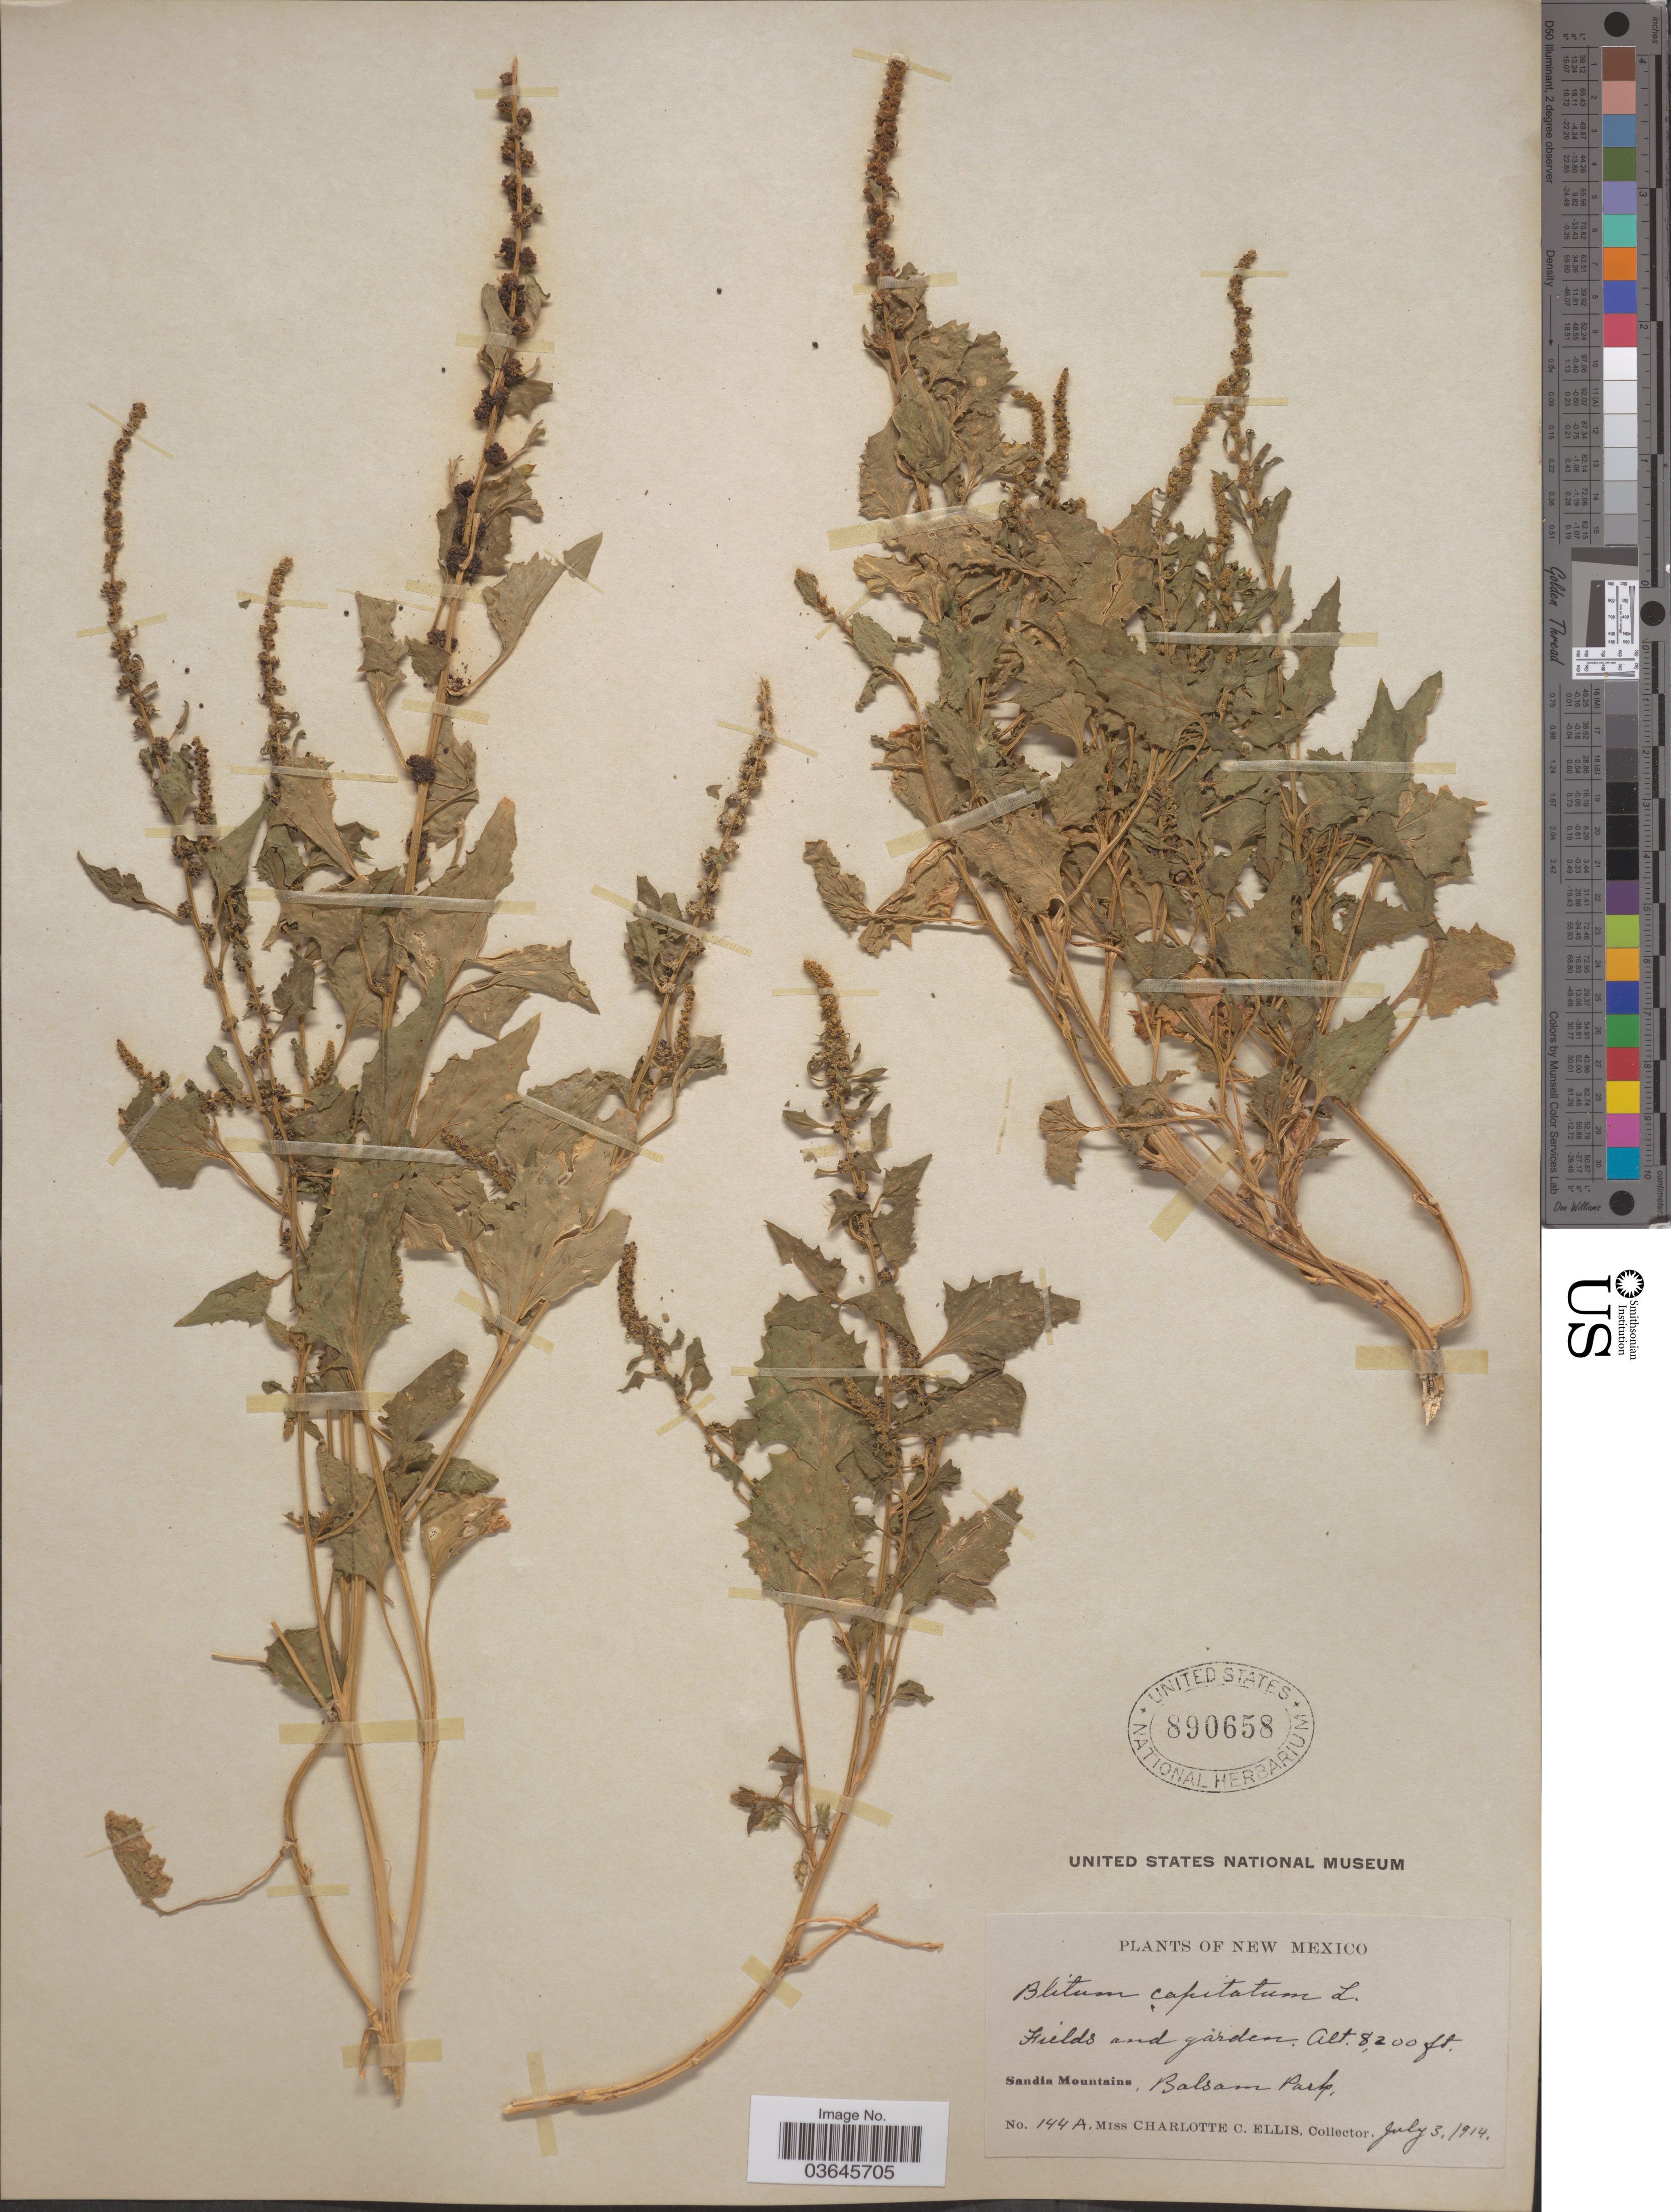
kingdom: Plantae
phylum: Tracheophyta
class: Magnoliopsida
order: Caryophyllales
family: Amaranthaceae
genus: Blitum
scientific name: Blitum capitatum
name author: L.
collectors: C. C. Ellis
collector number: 144 A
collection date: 1914-07-03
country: United States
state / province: New Mexico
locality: Sandia Mountains, Balsam Park.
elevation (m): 2499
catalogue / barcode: US 890658